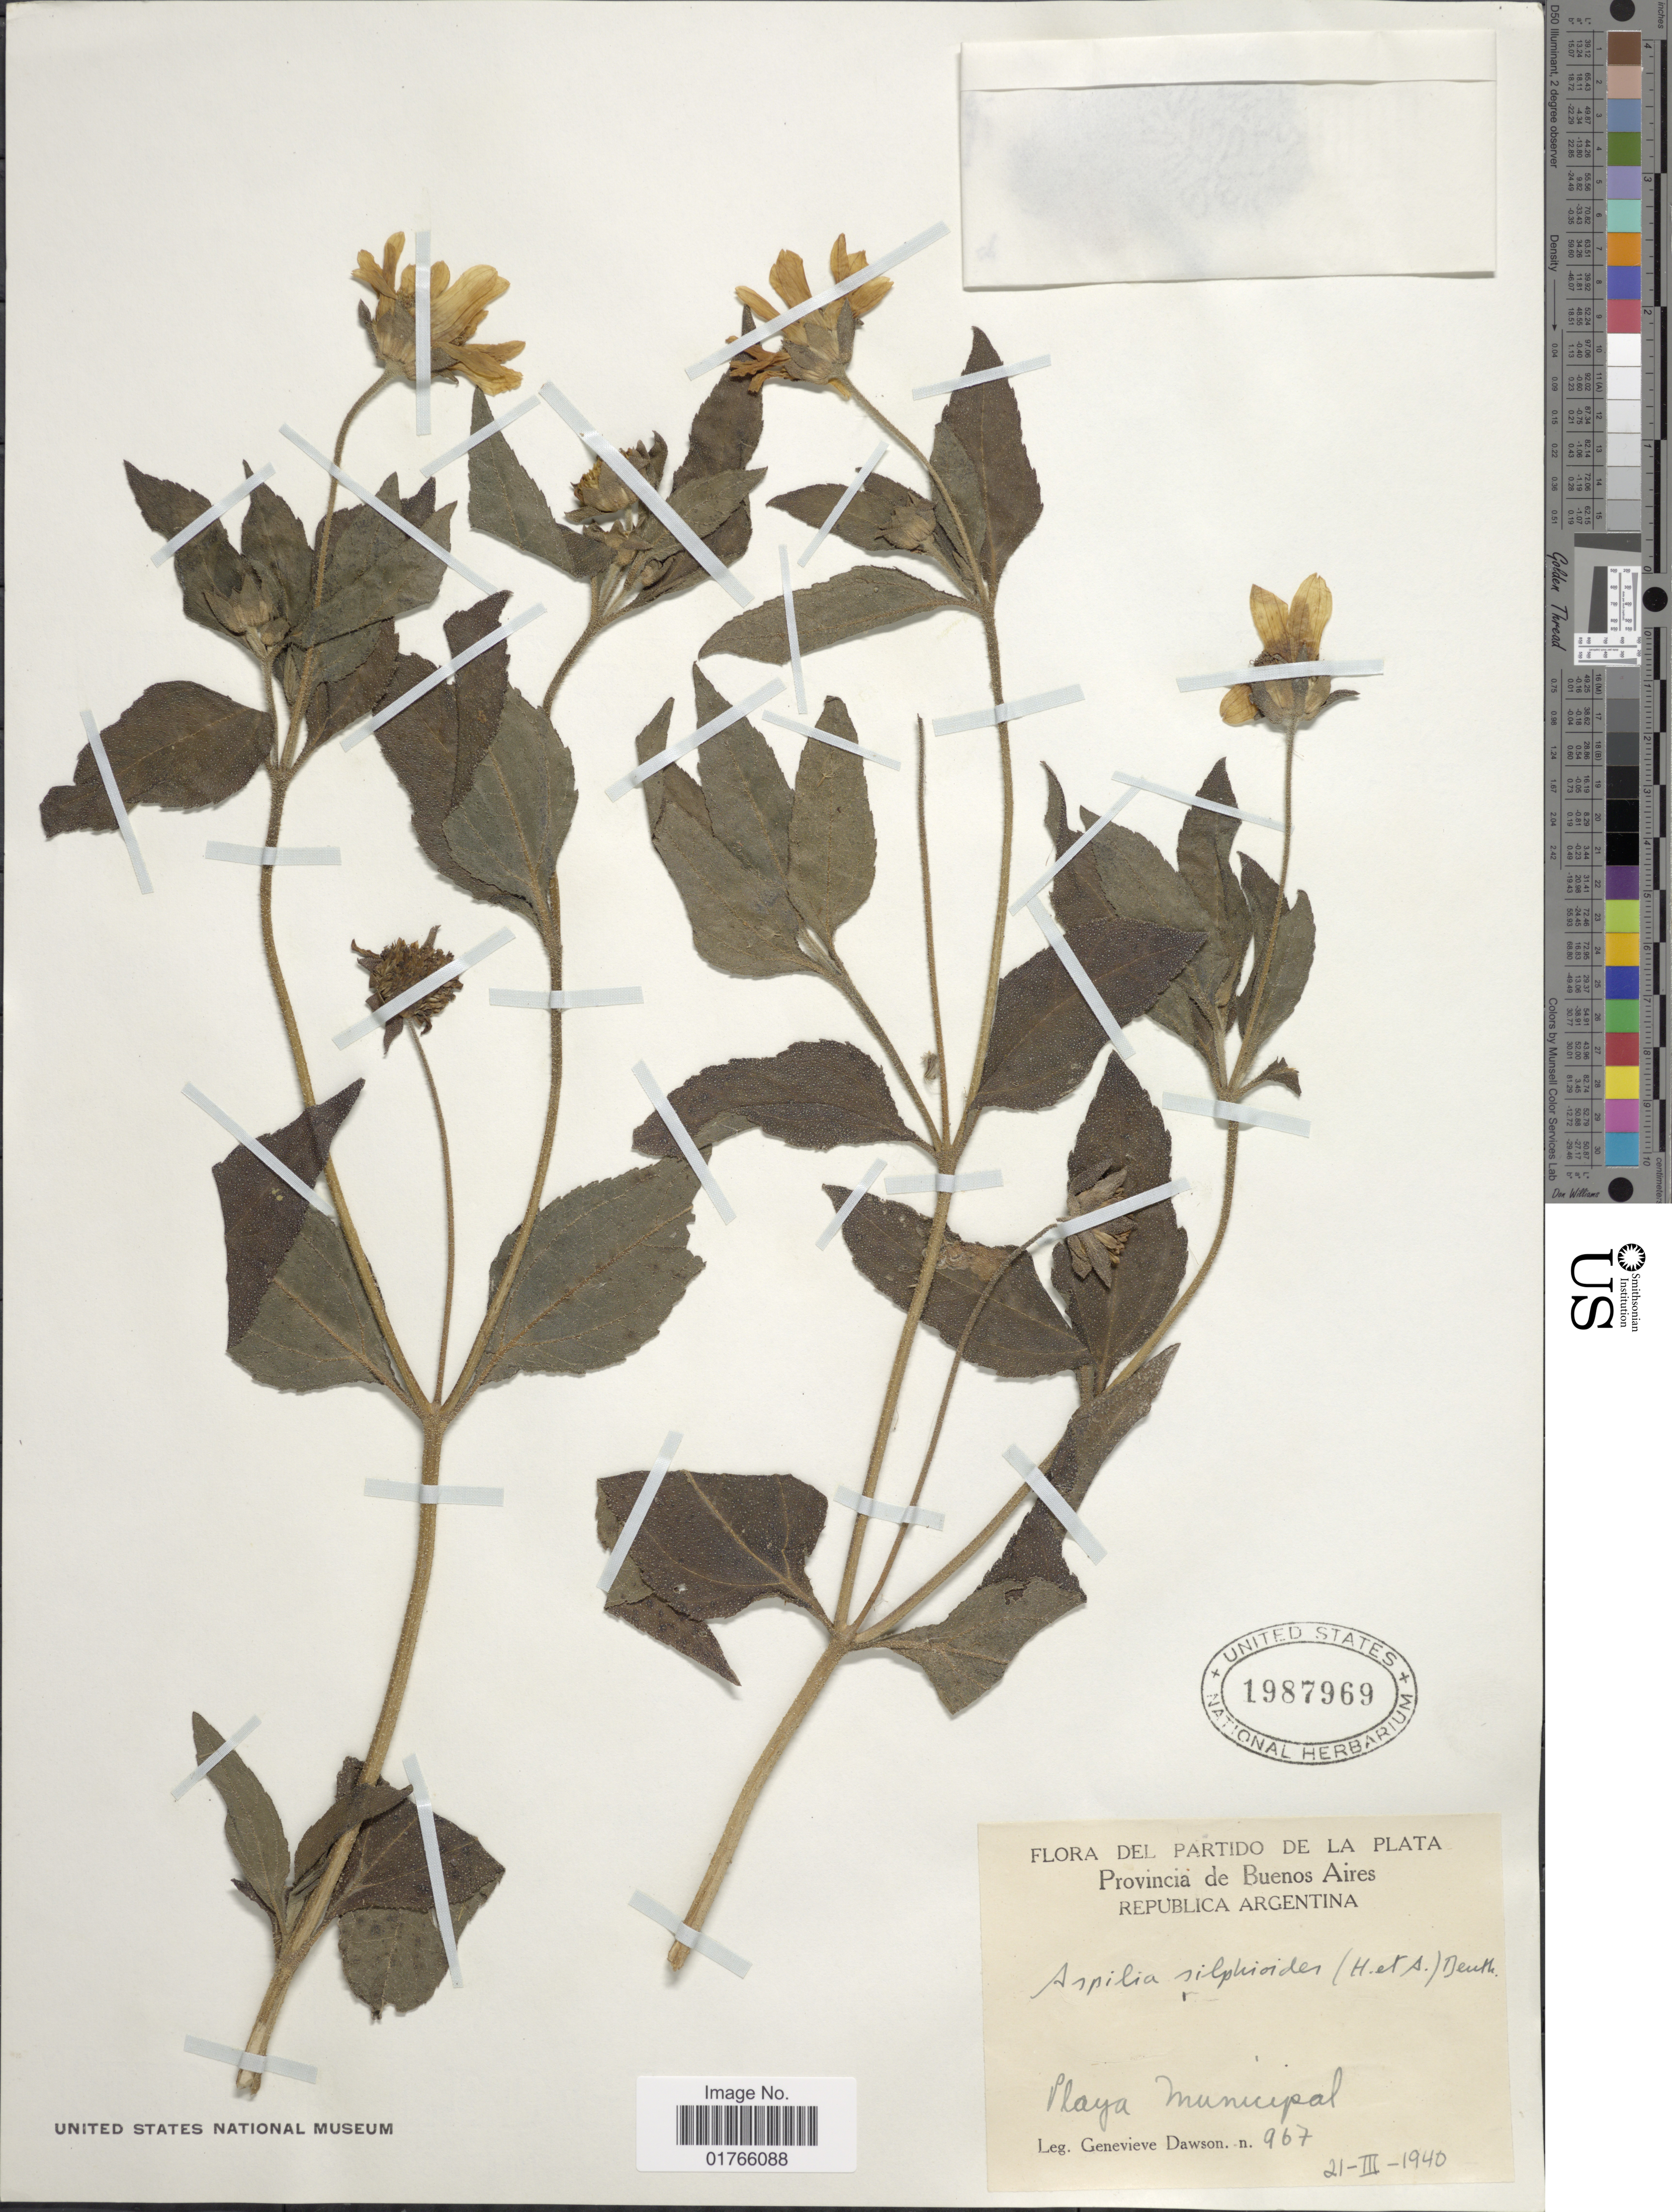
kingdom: Plantae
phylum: Tracheophyta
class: Magnoliopsida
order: Asterales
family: Asteraceae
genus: Aspilia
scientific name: Aspilia silphioides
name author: (Hook. & Arn.) Benth. ex Benth. & Hook. f.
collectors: G. Dawson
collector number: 967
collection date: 1940-03-21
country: Argentina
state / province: Buenos Aires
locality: Partido de La Plata, Republica Argentina, Playa Municipal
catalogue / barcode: US 1987969